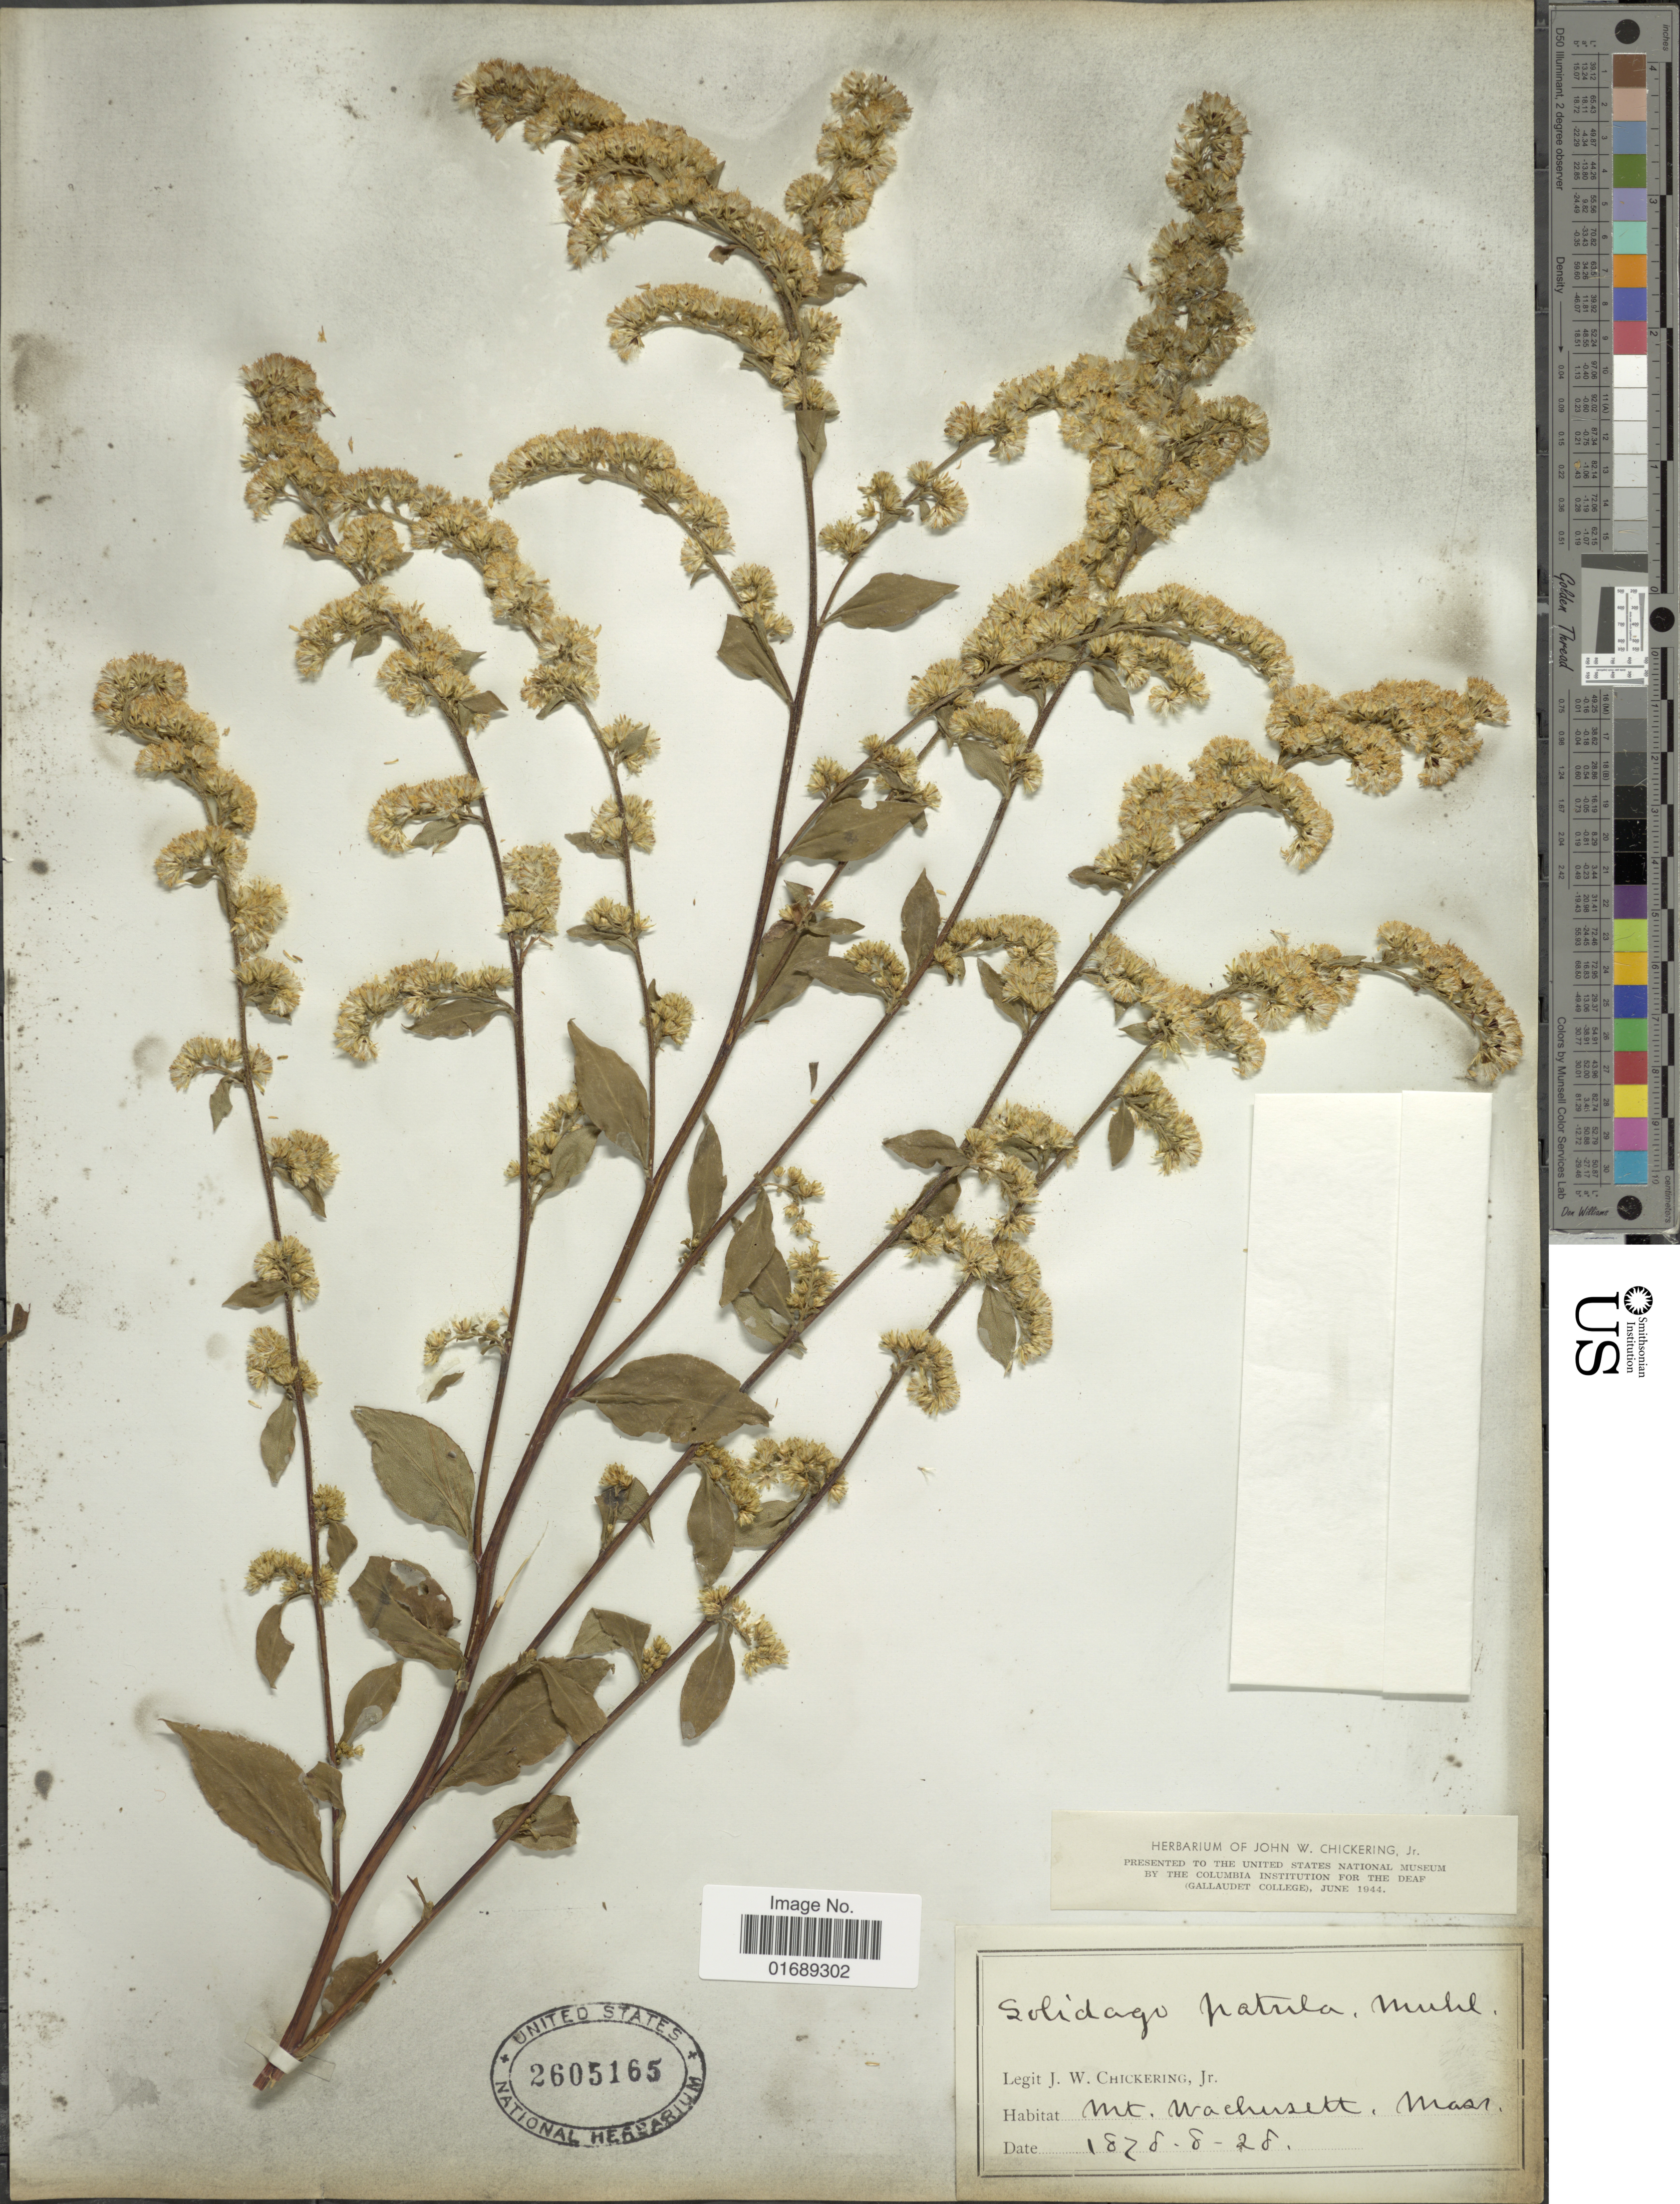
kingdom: Plantae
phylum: Tracheophyta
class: Magnoliopsida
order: Asterales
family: Asteraceae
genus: Solidago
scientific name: Solidago patula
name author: Muhl. ex Willd.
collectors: J. W. Chickering Jr.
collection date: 1878-08-28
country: United States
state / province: Massachusetts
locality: Mt. Machusett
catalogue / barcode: US 2605165